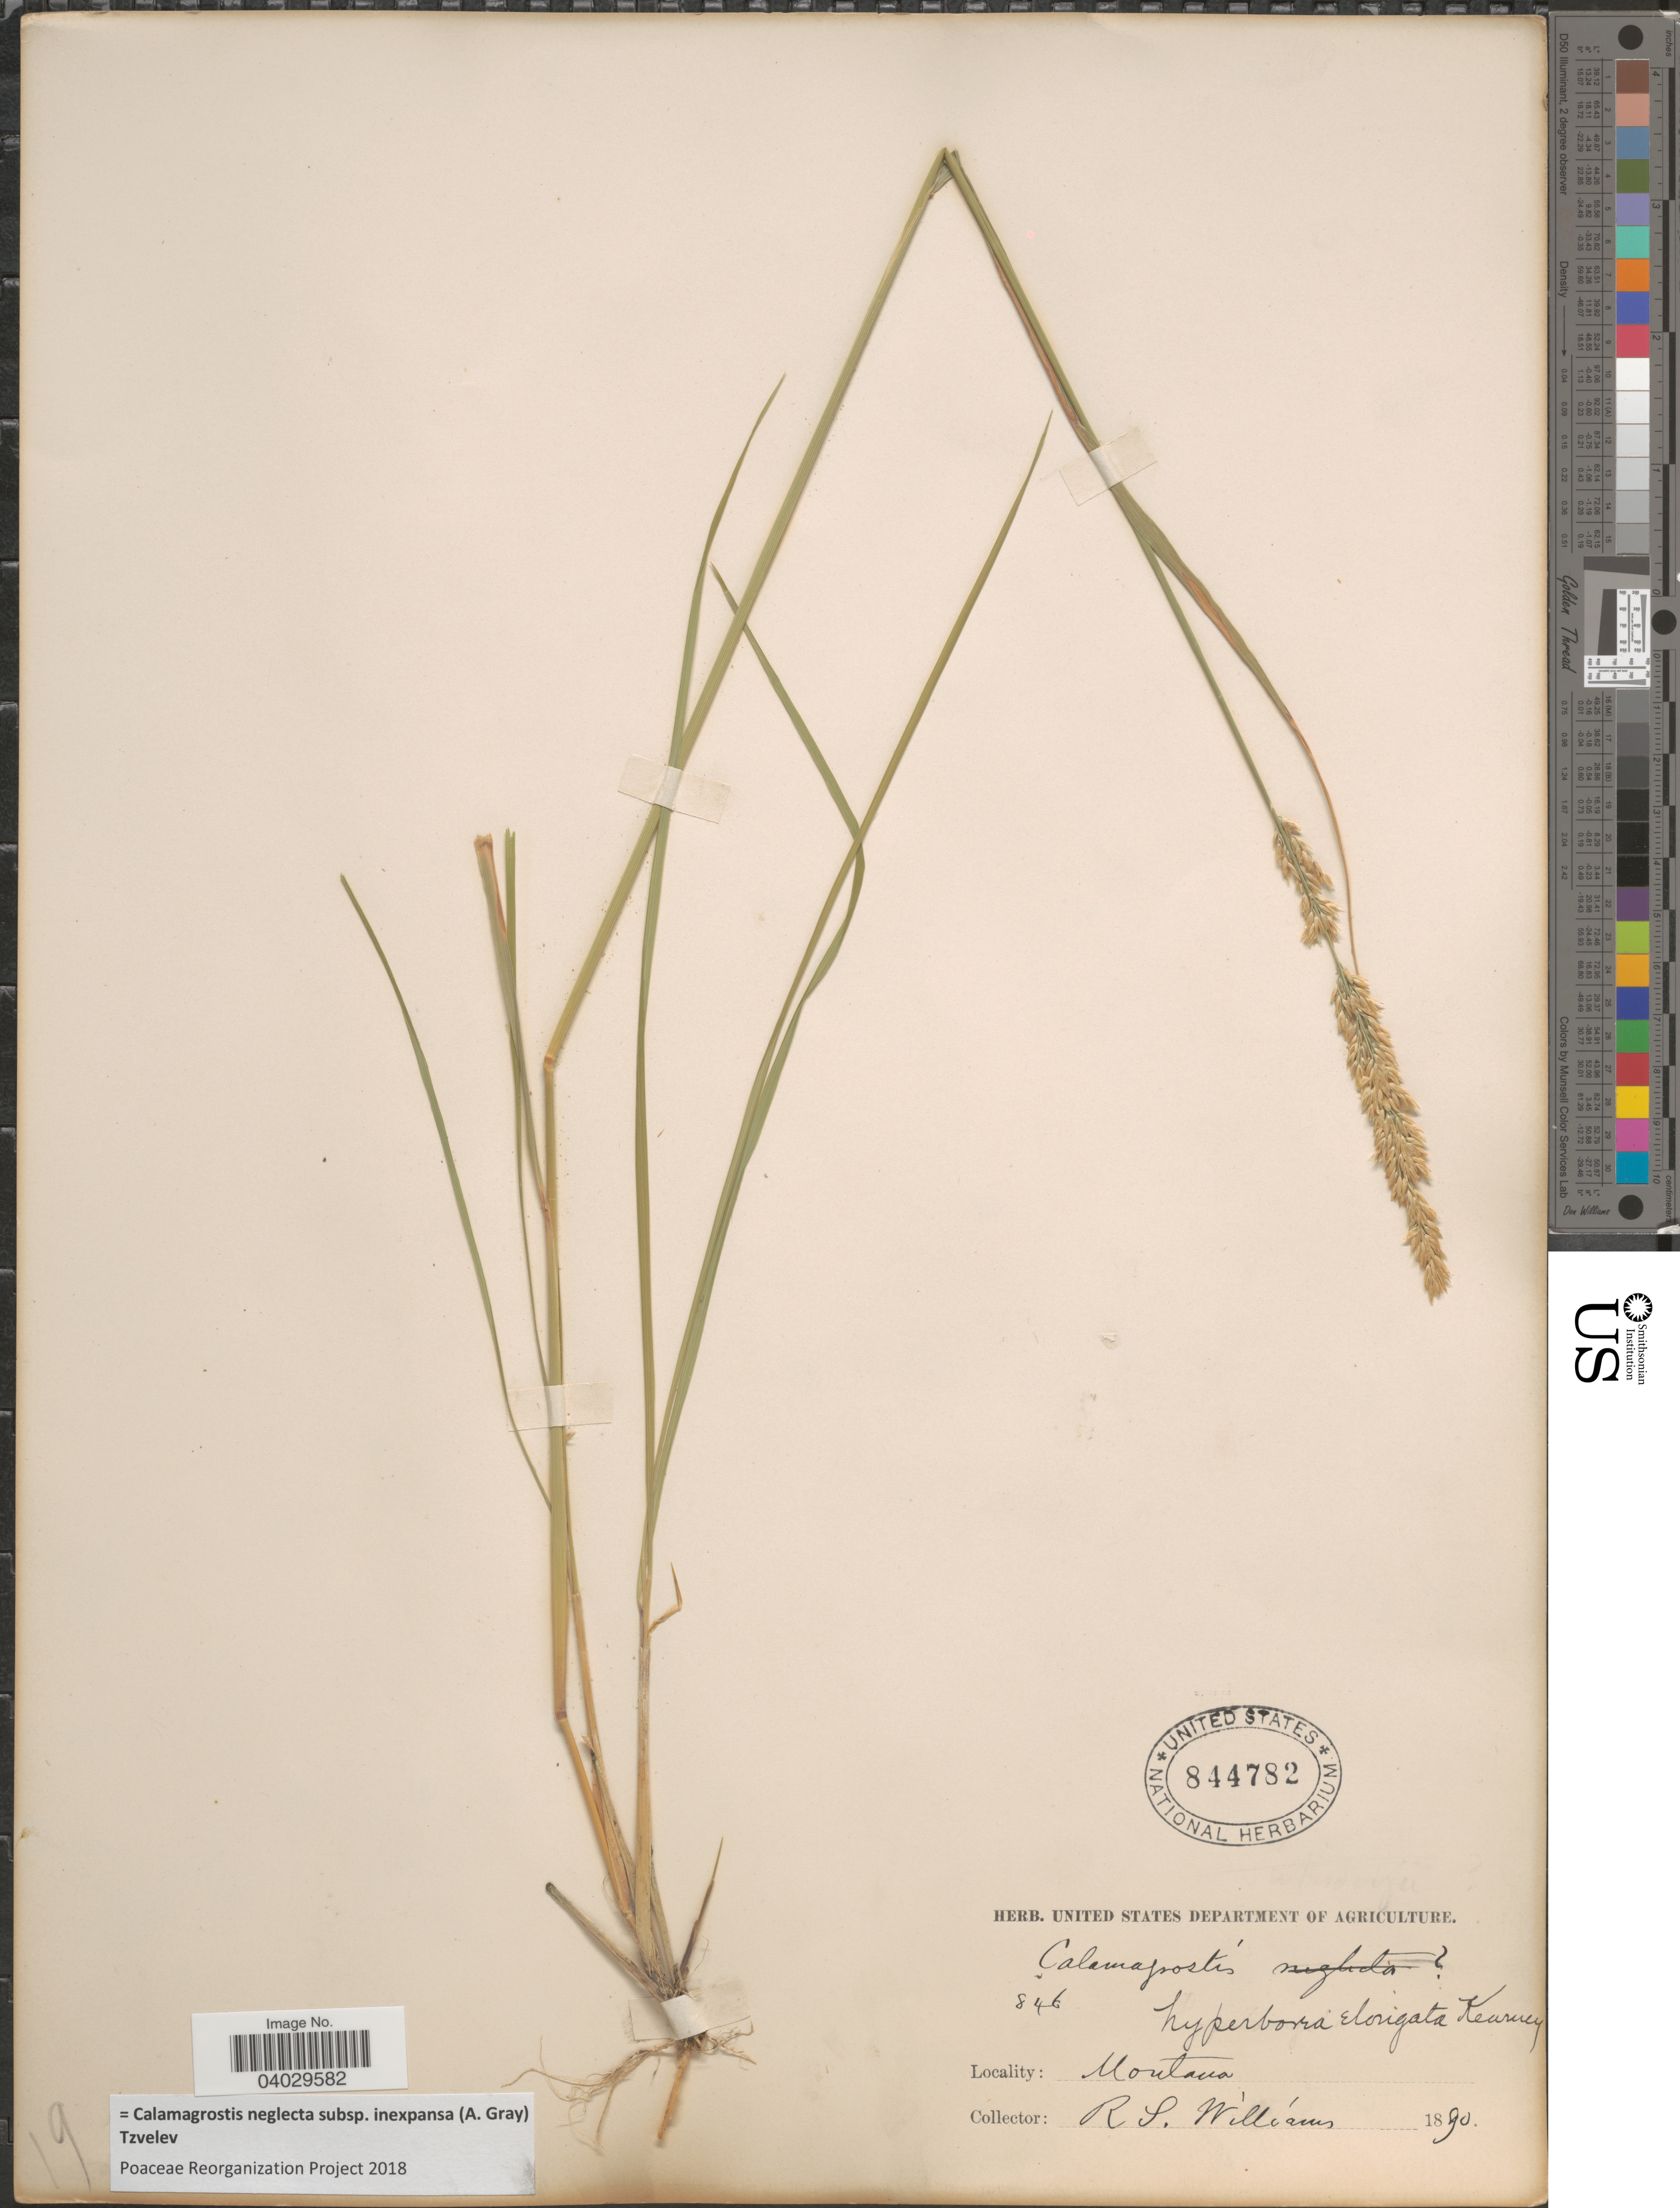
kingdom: Plantae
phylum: Tracheophyta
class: Liliopsida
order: Poales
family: Poaceae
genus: Calamagrostis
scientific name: Calamagrostis neglecta subsp. inexpansa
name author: (A. Gray) Tzvelev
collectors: R. S. Williams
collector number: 846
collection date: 1890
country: United States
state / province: Montana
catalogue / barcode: US 844782